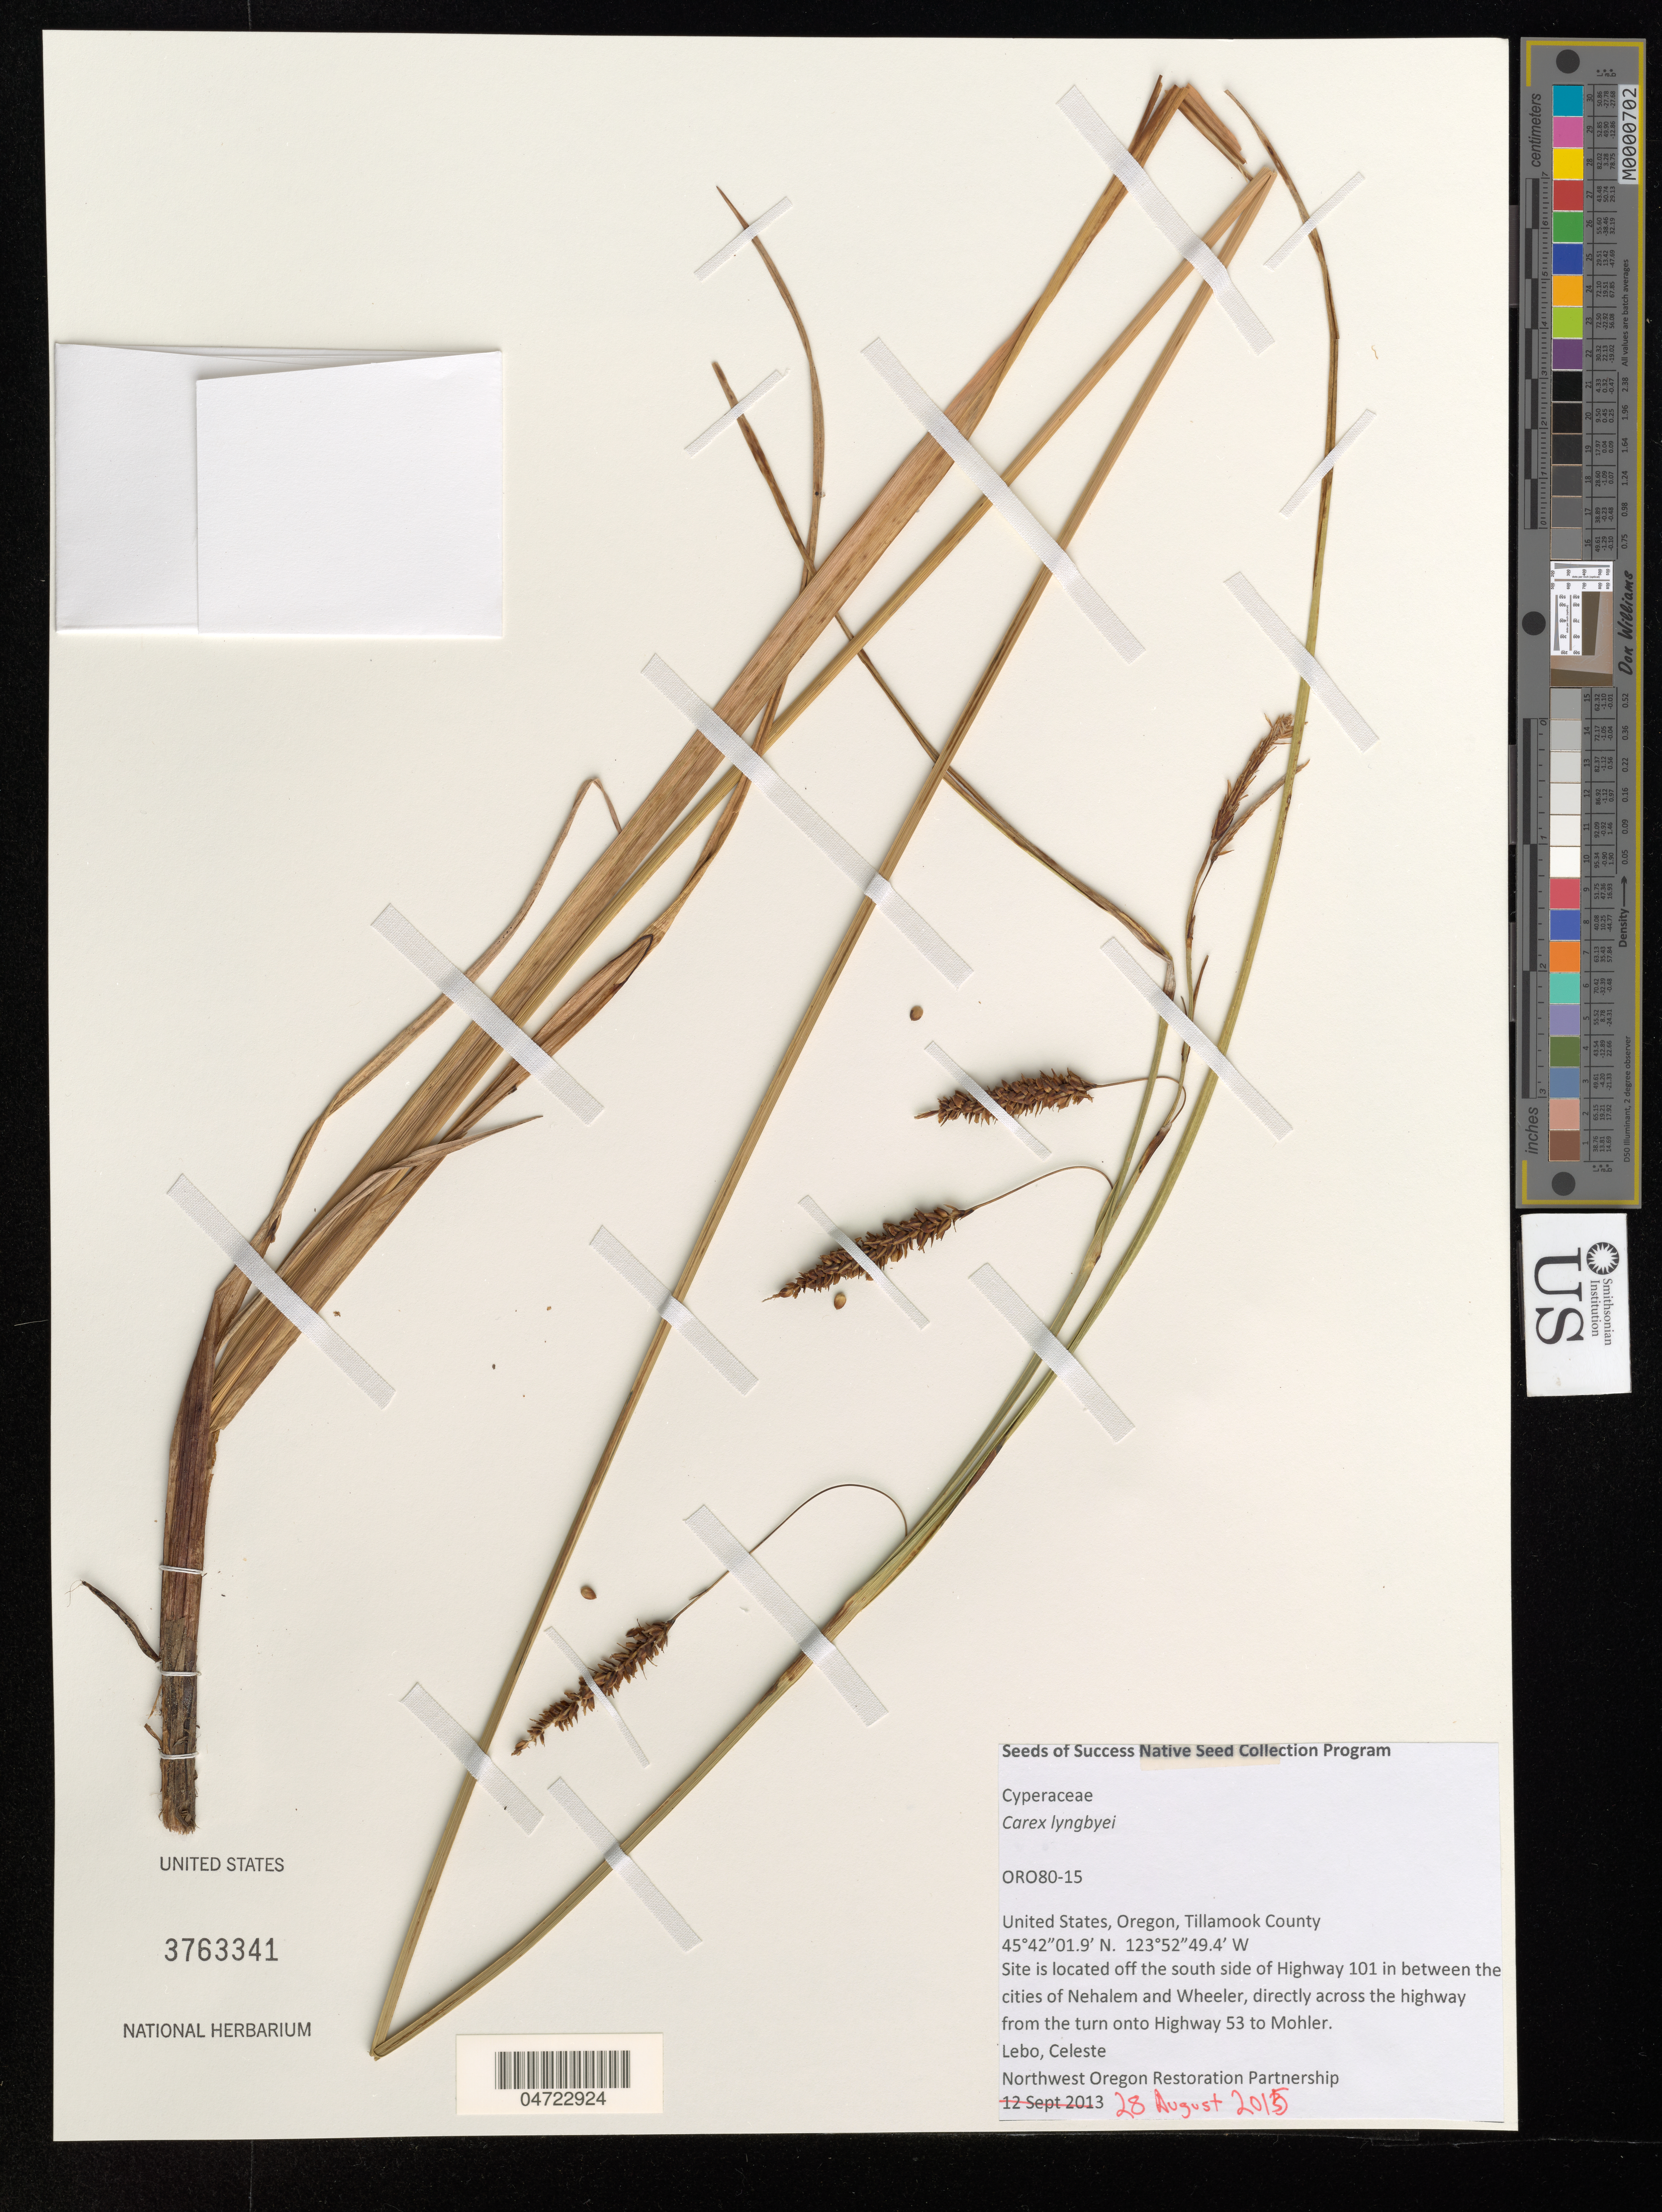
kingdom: Plantae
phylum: Tracheophyta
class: Liliopsida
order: Poales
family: Cyperaceae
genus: Carex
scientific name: Carex lyngbyei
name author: Hornem.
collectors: C. Lebo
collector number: ORO80-15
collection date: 2015-08-28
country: United States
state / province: Oregon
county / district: Tillamook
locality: Tillamook County. Site is located off the south side of Highway 101 in between the cities of Nehalem and Wheeler, directly across the highway from the turn onto Highway 53 to Mohler.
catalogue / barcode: US 3763341